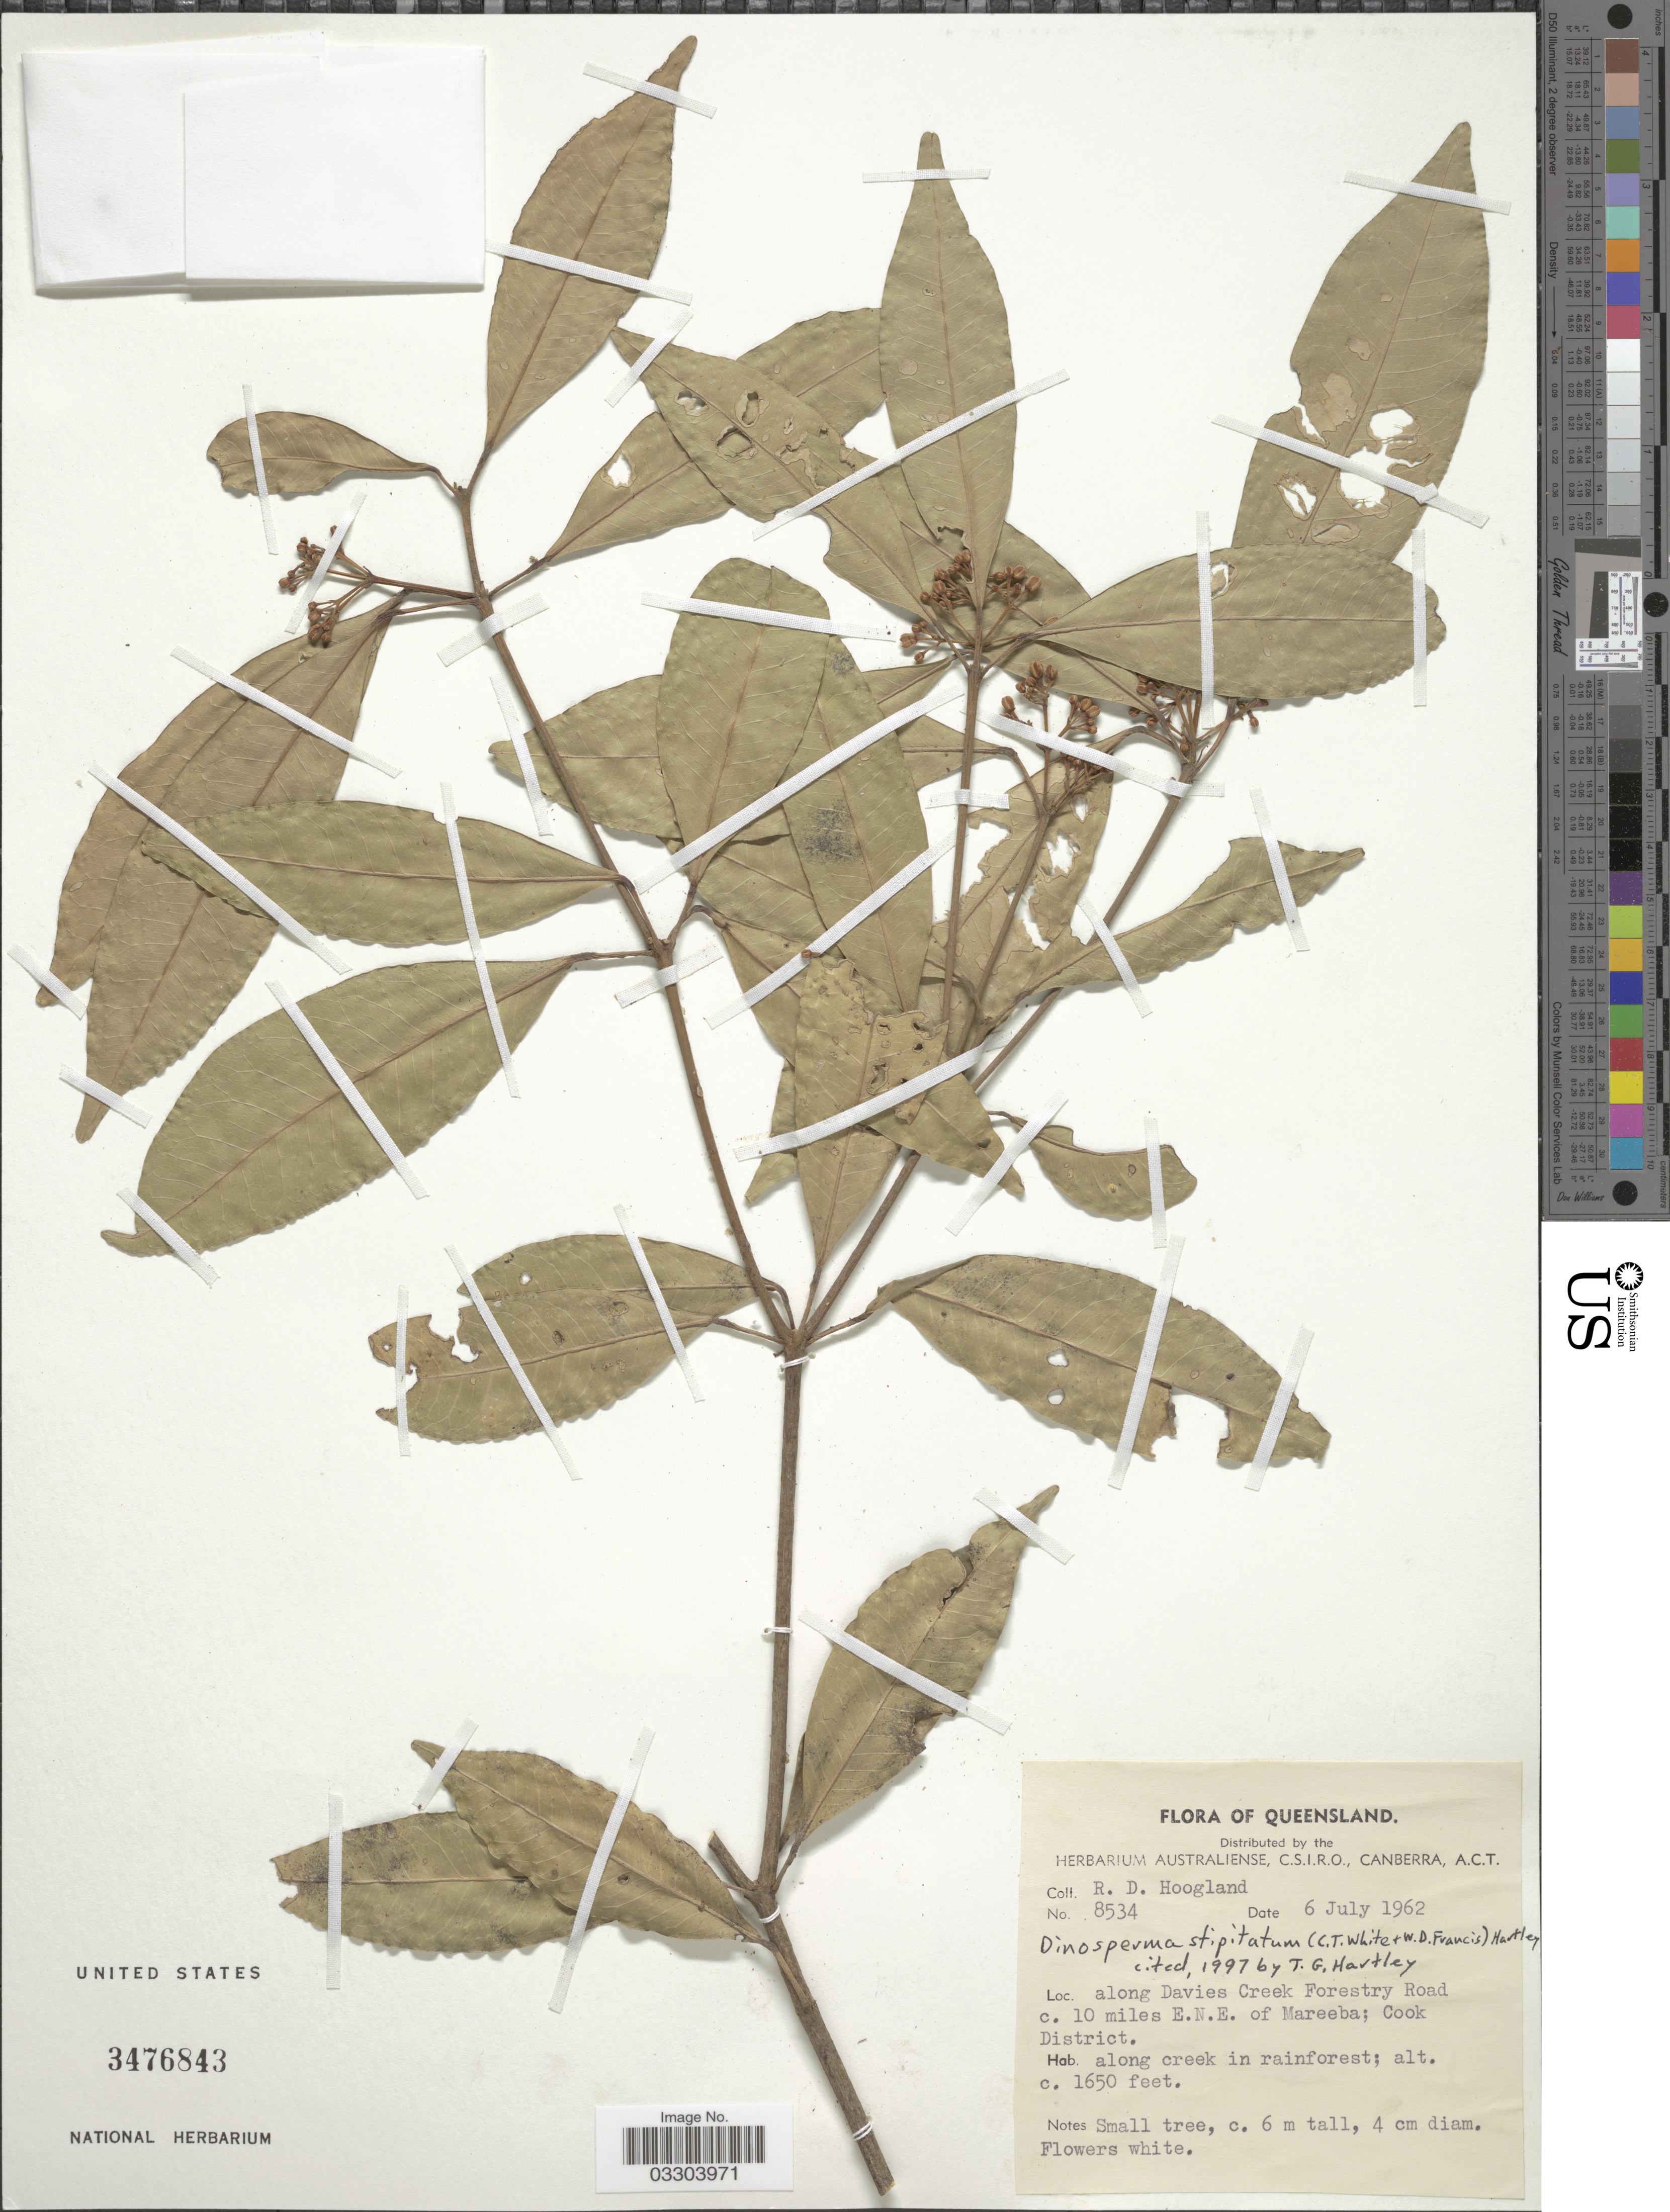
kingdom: Plantae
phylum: Tracheophyta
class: Magnoliopsida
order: Sapindales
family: Rutaceae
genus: Dinosperma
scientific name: Dinosperma stipitata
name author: (C.T. White & W.D. Francis) T.G. Hartley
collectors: R. D. Hoogland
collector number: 8534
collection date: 1962-07-06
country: Australia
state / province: Queensland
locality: Along Davies Creek Forestry Road c. 10 miles E.N.E. of Mareeba; Cook District.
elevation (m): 503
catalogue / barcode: US 3476843